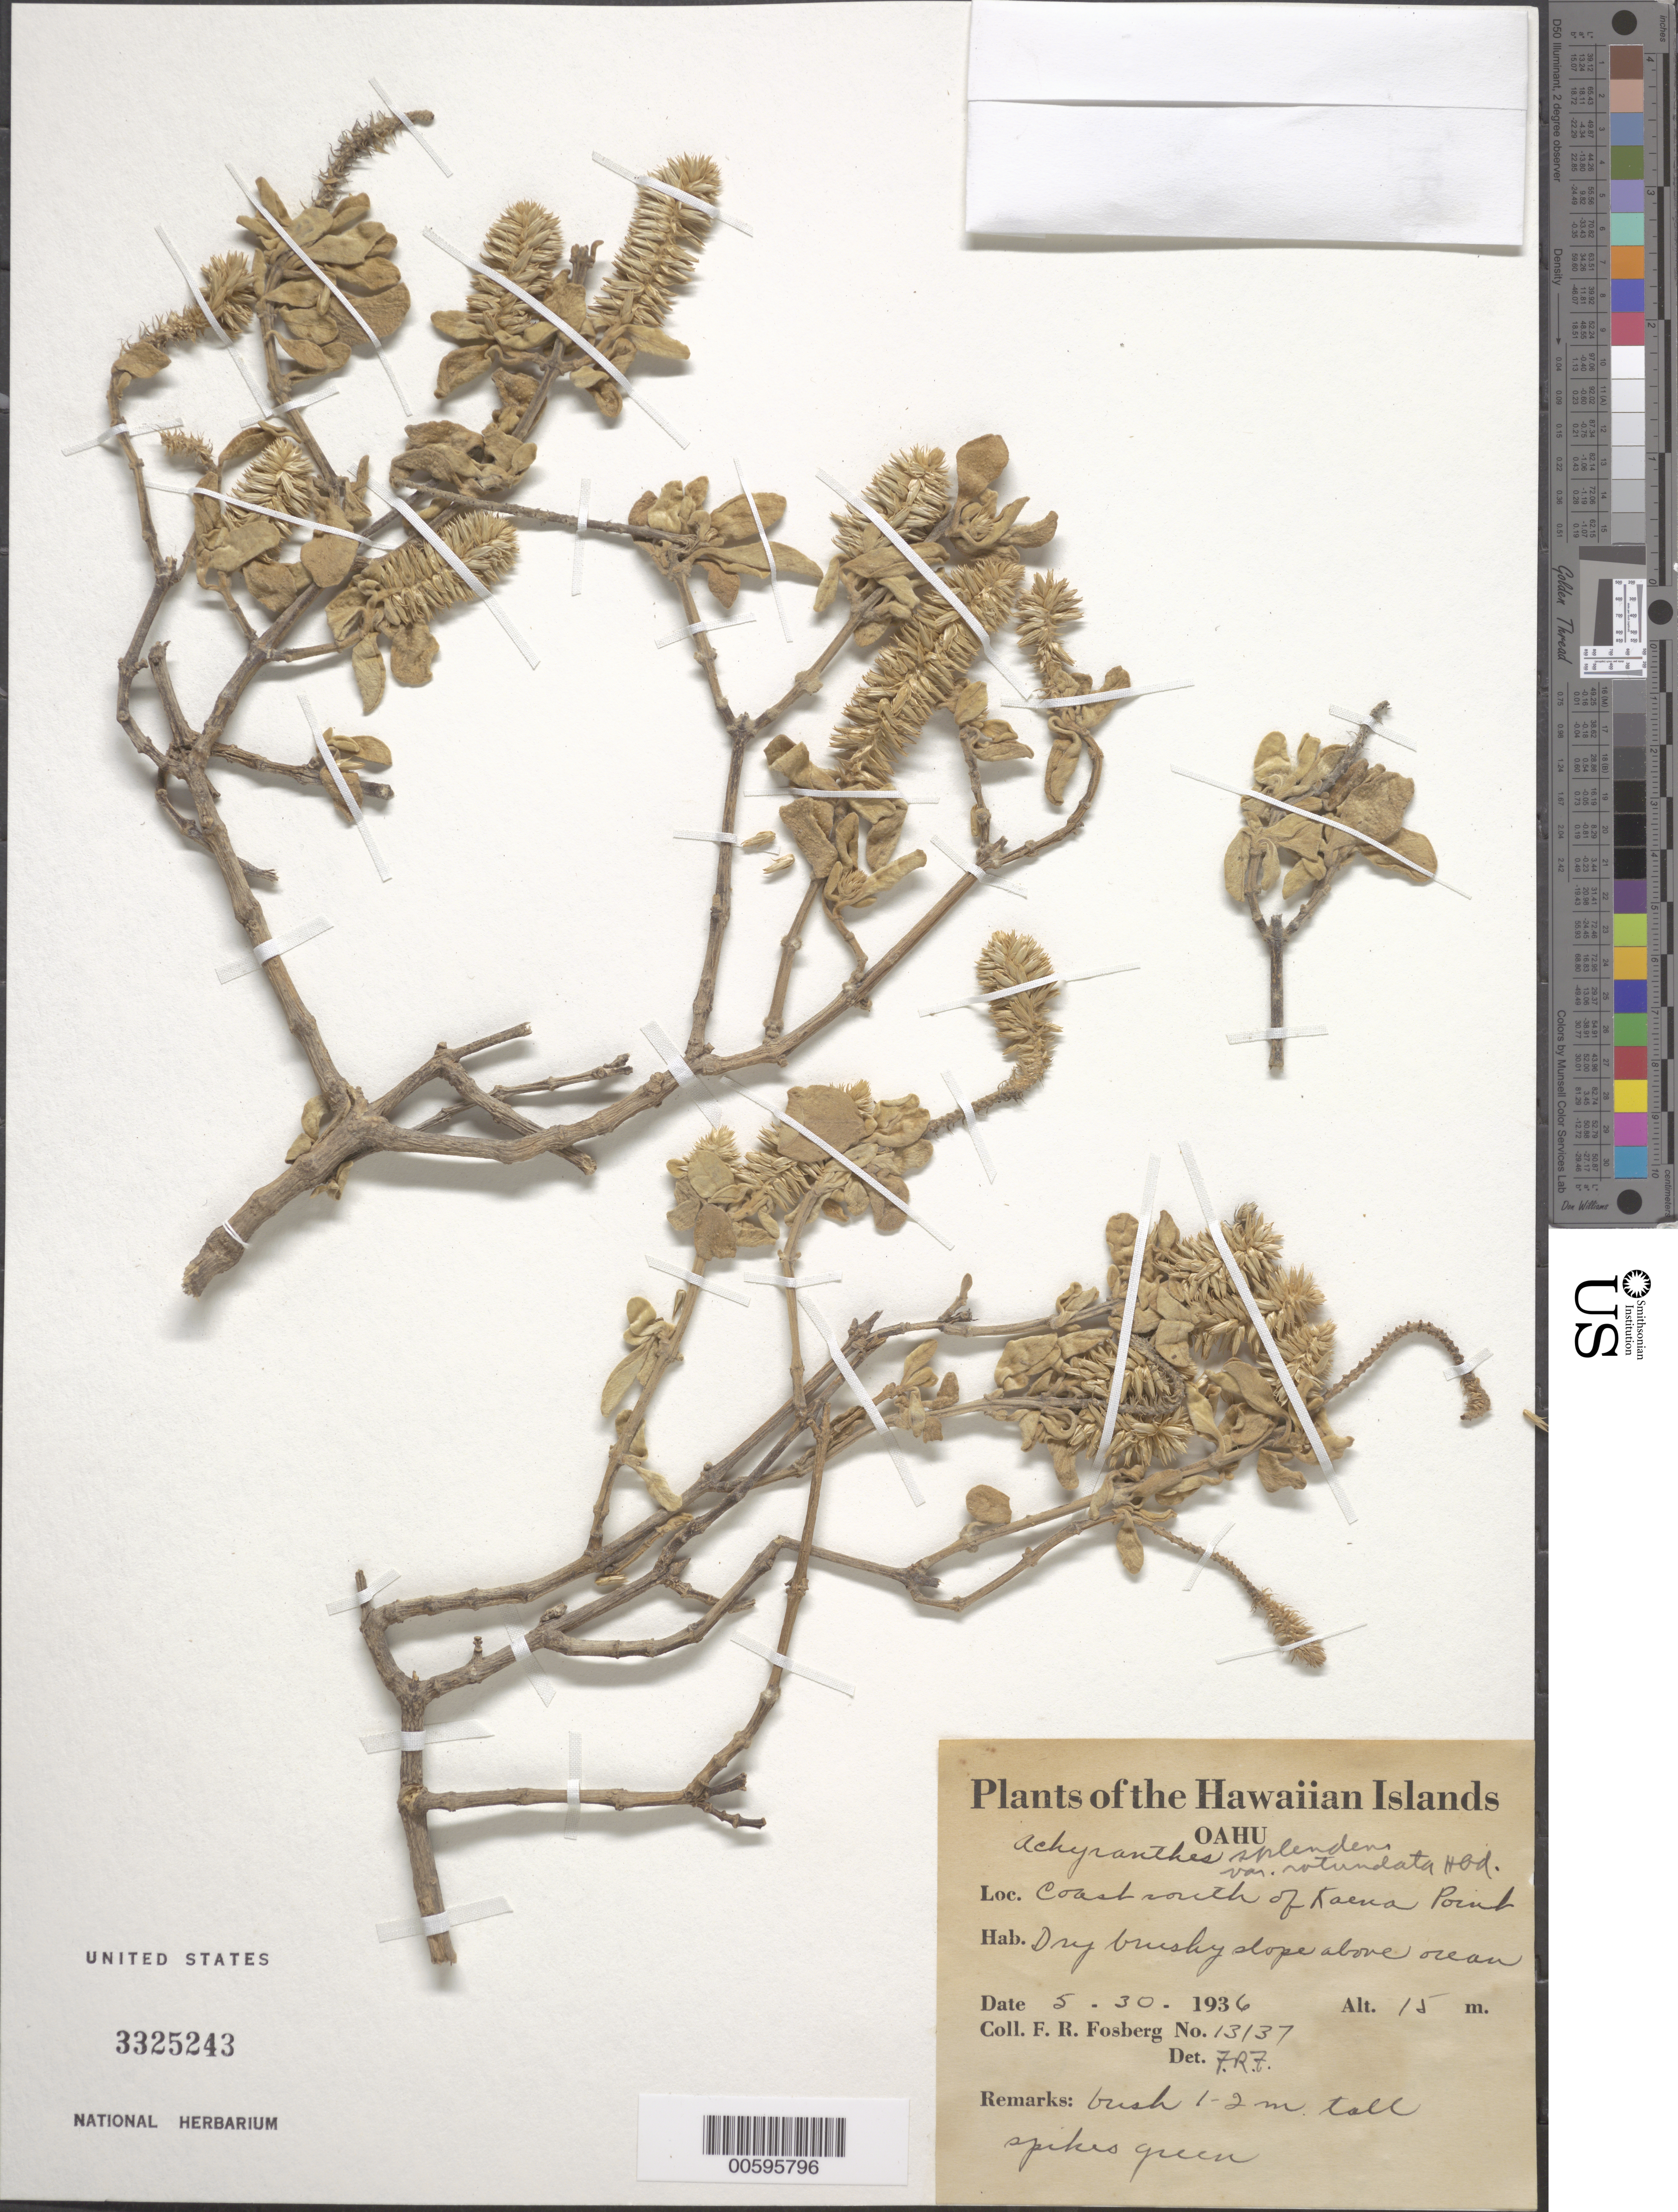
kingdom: Plantae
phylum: Tracheophyta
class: Magnoliopsida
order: Caryophyllales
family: Amaranthaceae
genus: Achyranthes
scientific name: Achyranthes splendens var. rotundata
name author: Hillebr.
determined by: Fosberg, F. R.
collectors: F. R. Fosberg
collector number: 13137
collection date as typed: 30 May 1936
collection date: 1936-05-30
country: United States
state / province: Hawaii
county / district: Honolulu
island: Oahu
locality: Coast S of Kaena Pt.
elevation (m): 15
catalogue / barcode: US 3325243